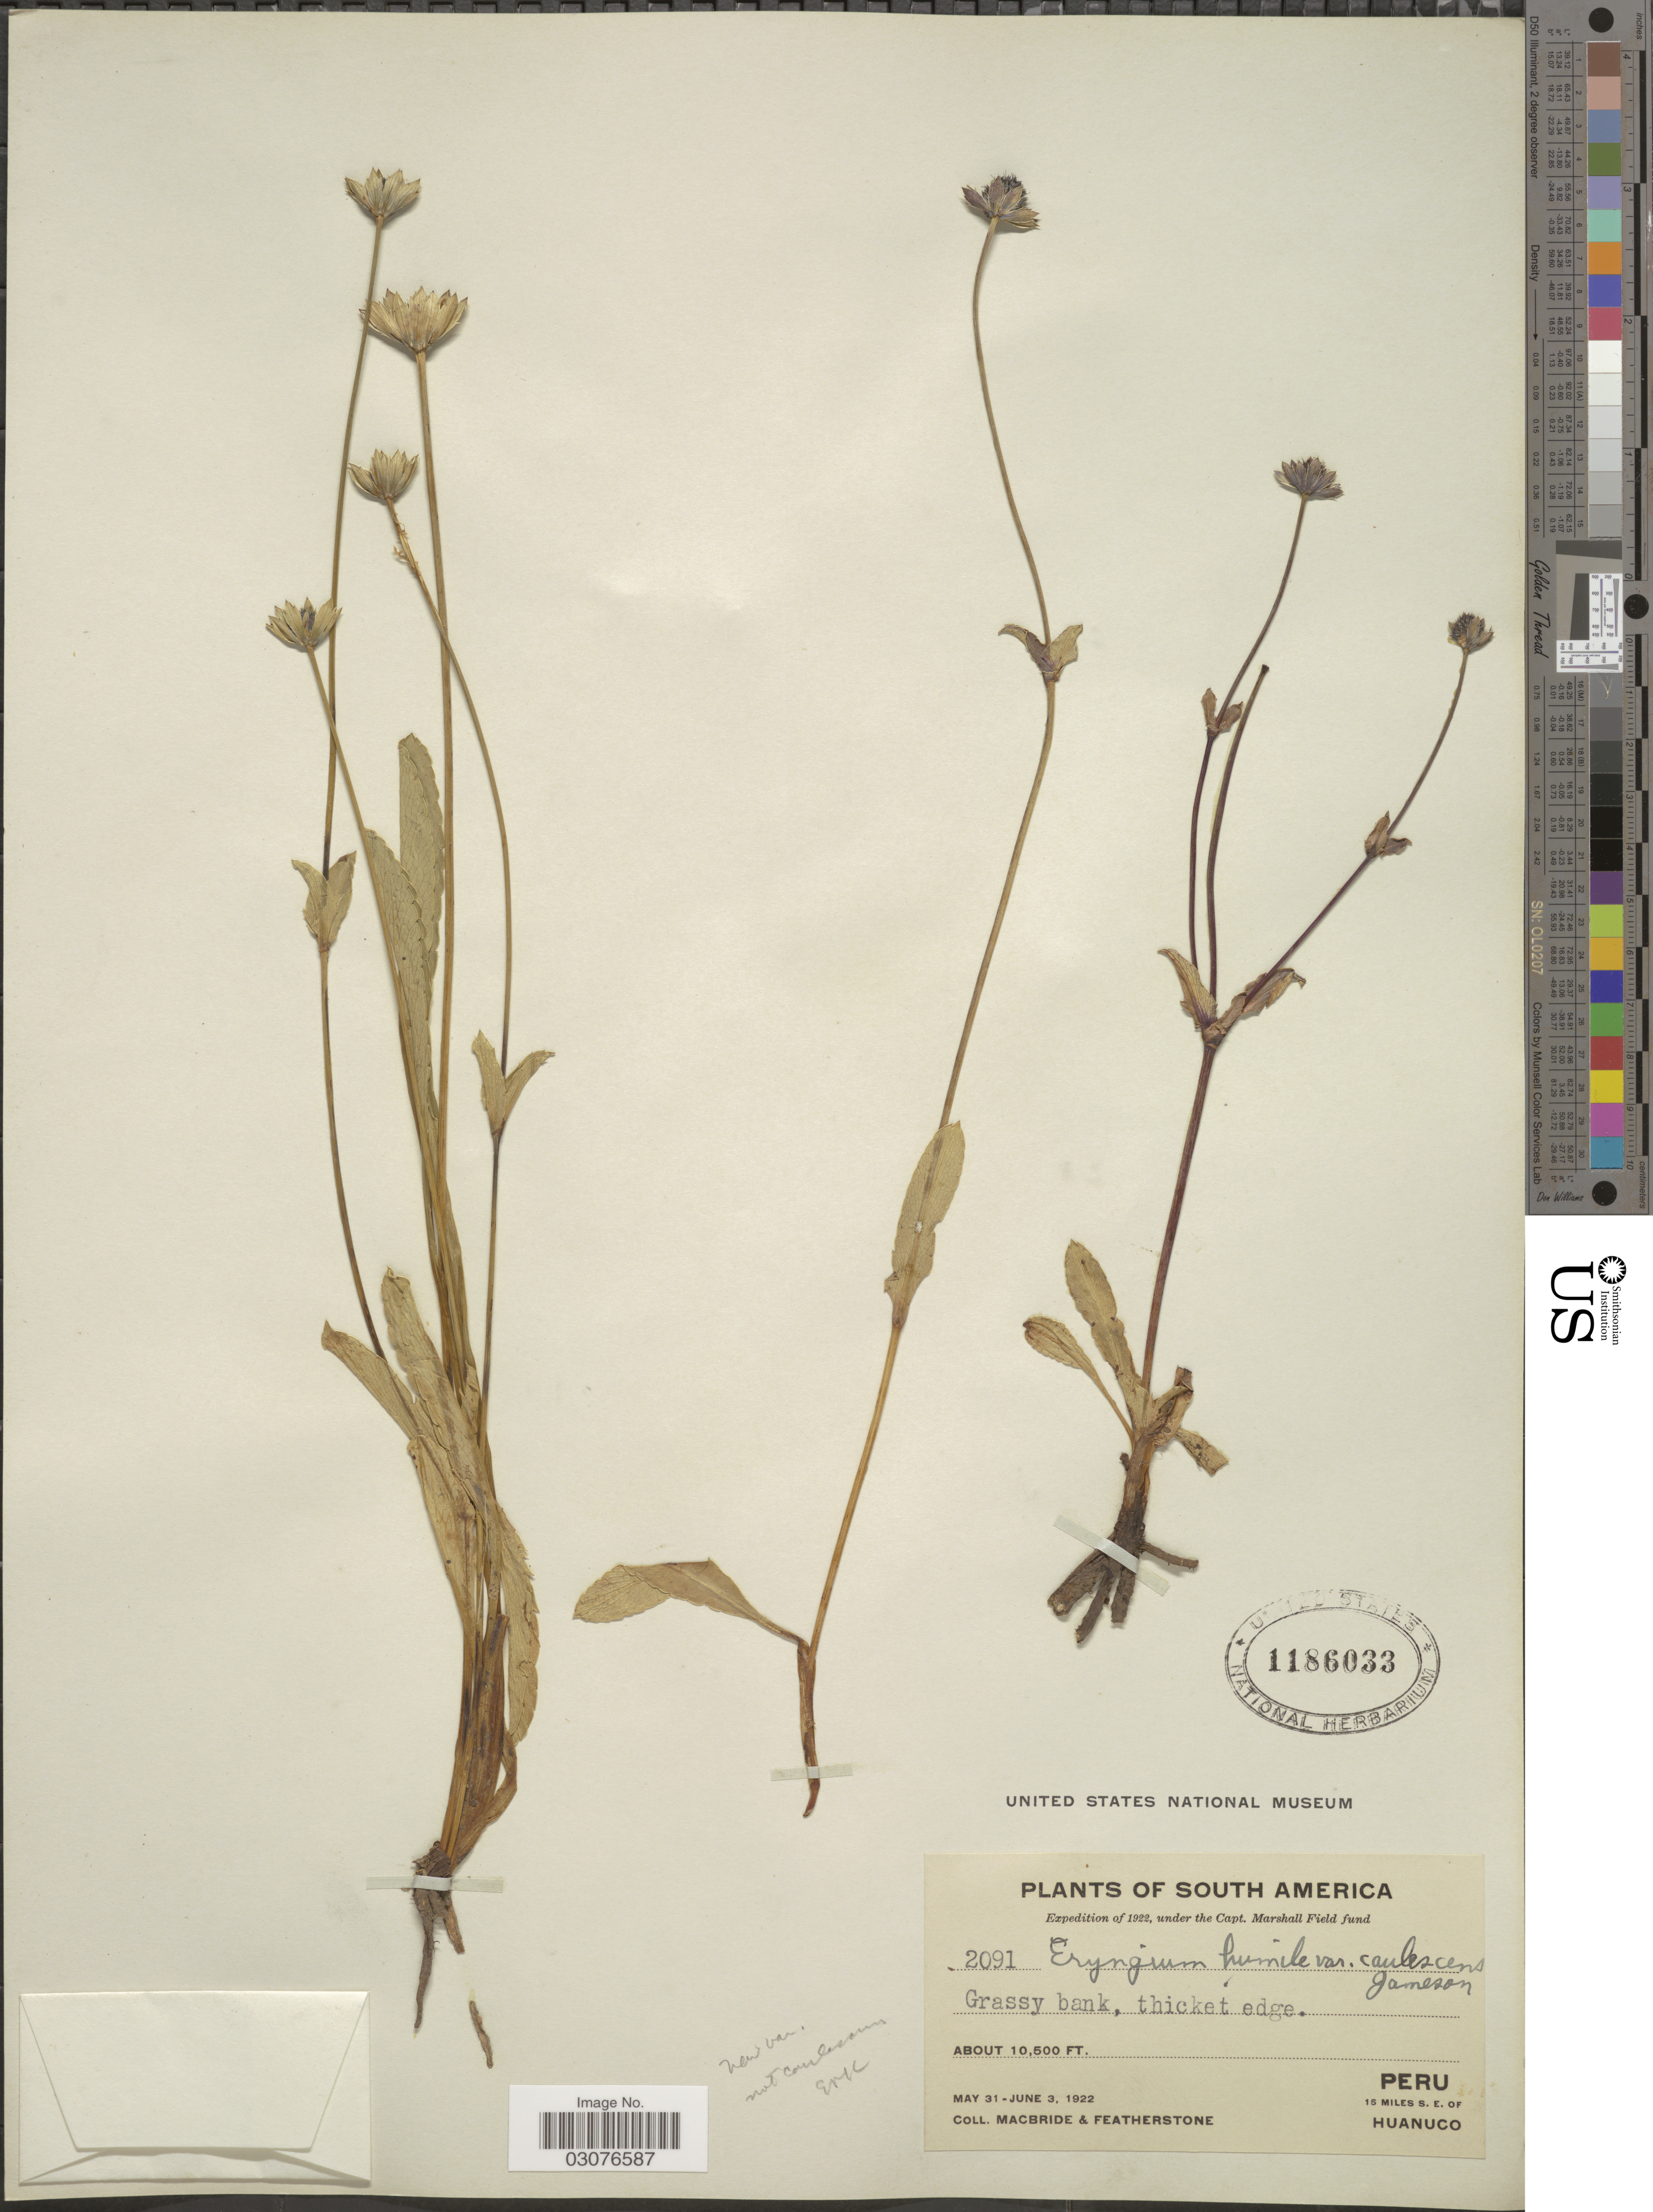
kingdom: Plantae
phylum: Tracheophyta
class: Magnoliopsida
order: Apiales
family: Apiaceae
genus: Eryngium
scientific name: Eryngium bourgatii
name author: Gouan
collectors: Macbride, -- & -. Featherstone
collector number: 2091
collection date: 1922-05-31/1922-06-03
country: Peru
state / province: Huánuco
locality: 15 miles SE of Huanuco.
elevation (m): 3200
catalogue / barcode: US 1186033